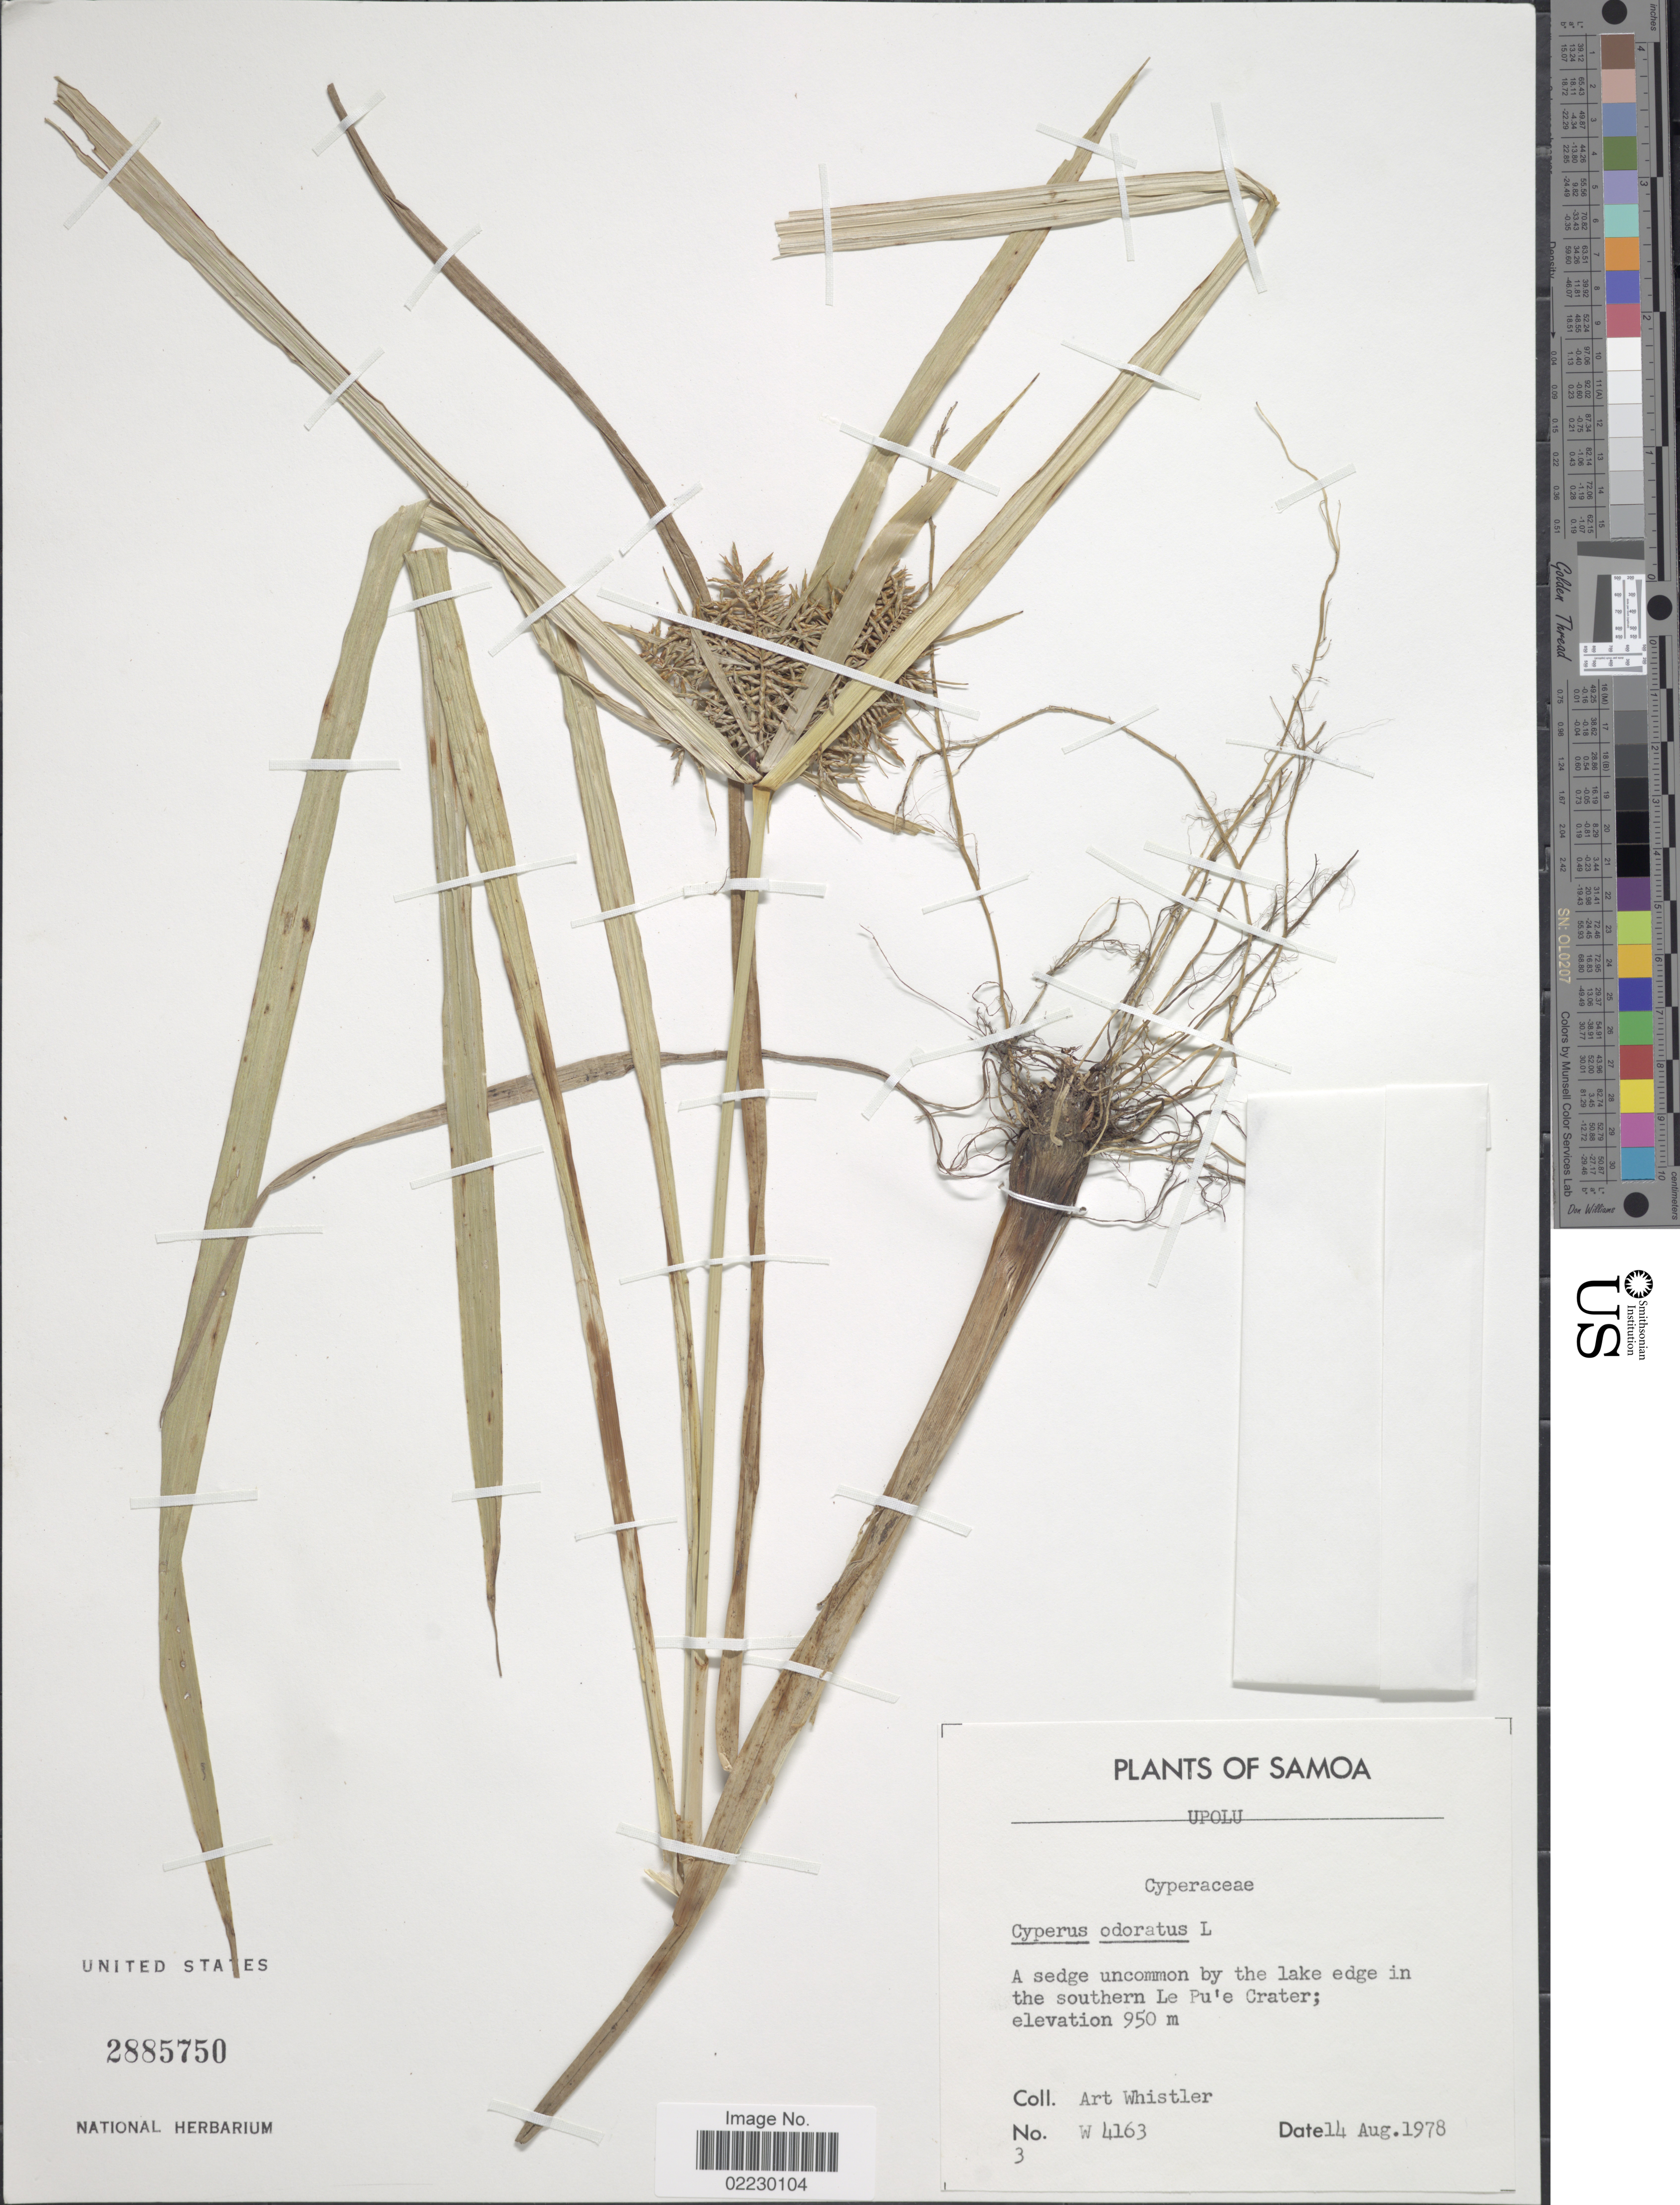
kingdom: Plantae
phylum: Tracheophyta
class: Liliopsida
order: Poales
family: Cyperaceae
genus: Cyperus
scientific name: Cyperus odoratus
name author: L.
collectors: A. Whistler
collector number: W 4163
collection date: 1978-08-14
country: Samoa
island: Upolu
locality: southern Le Pu'e Crater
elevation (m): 950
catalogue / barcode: US 2885750